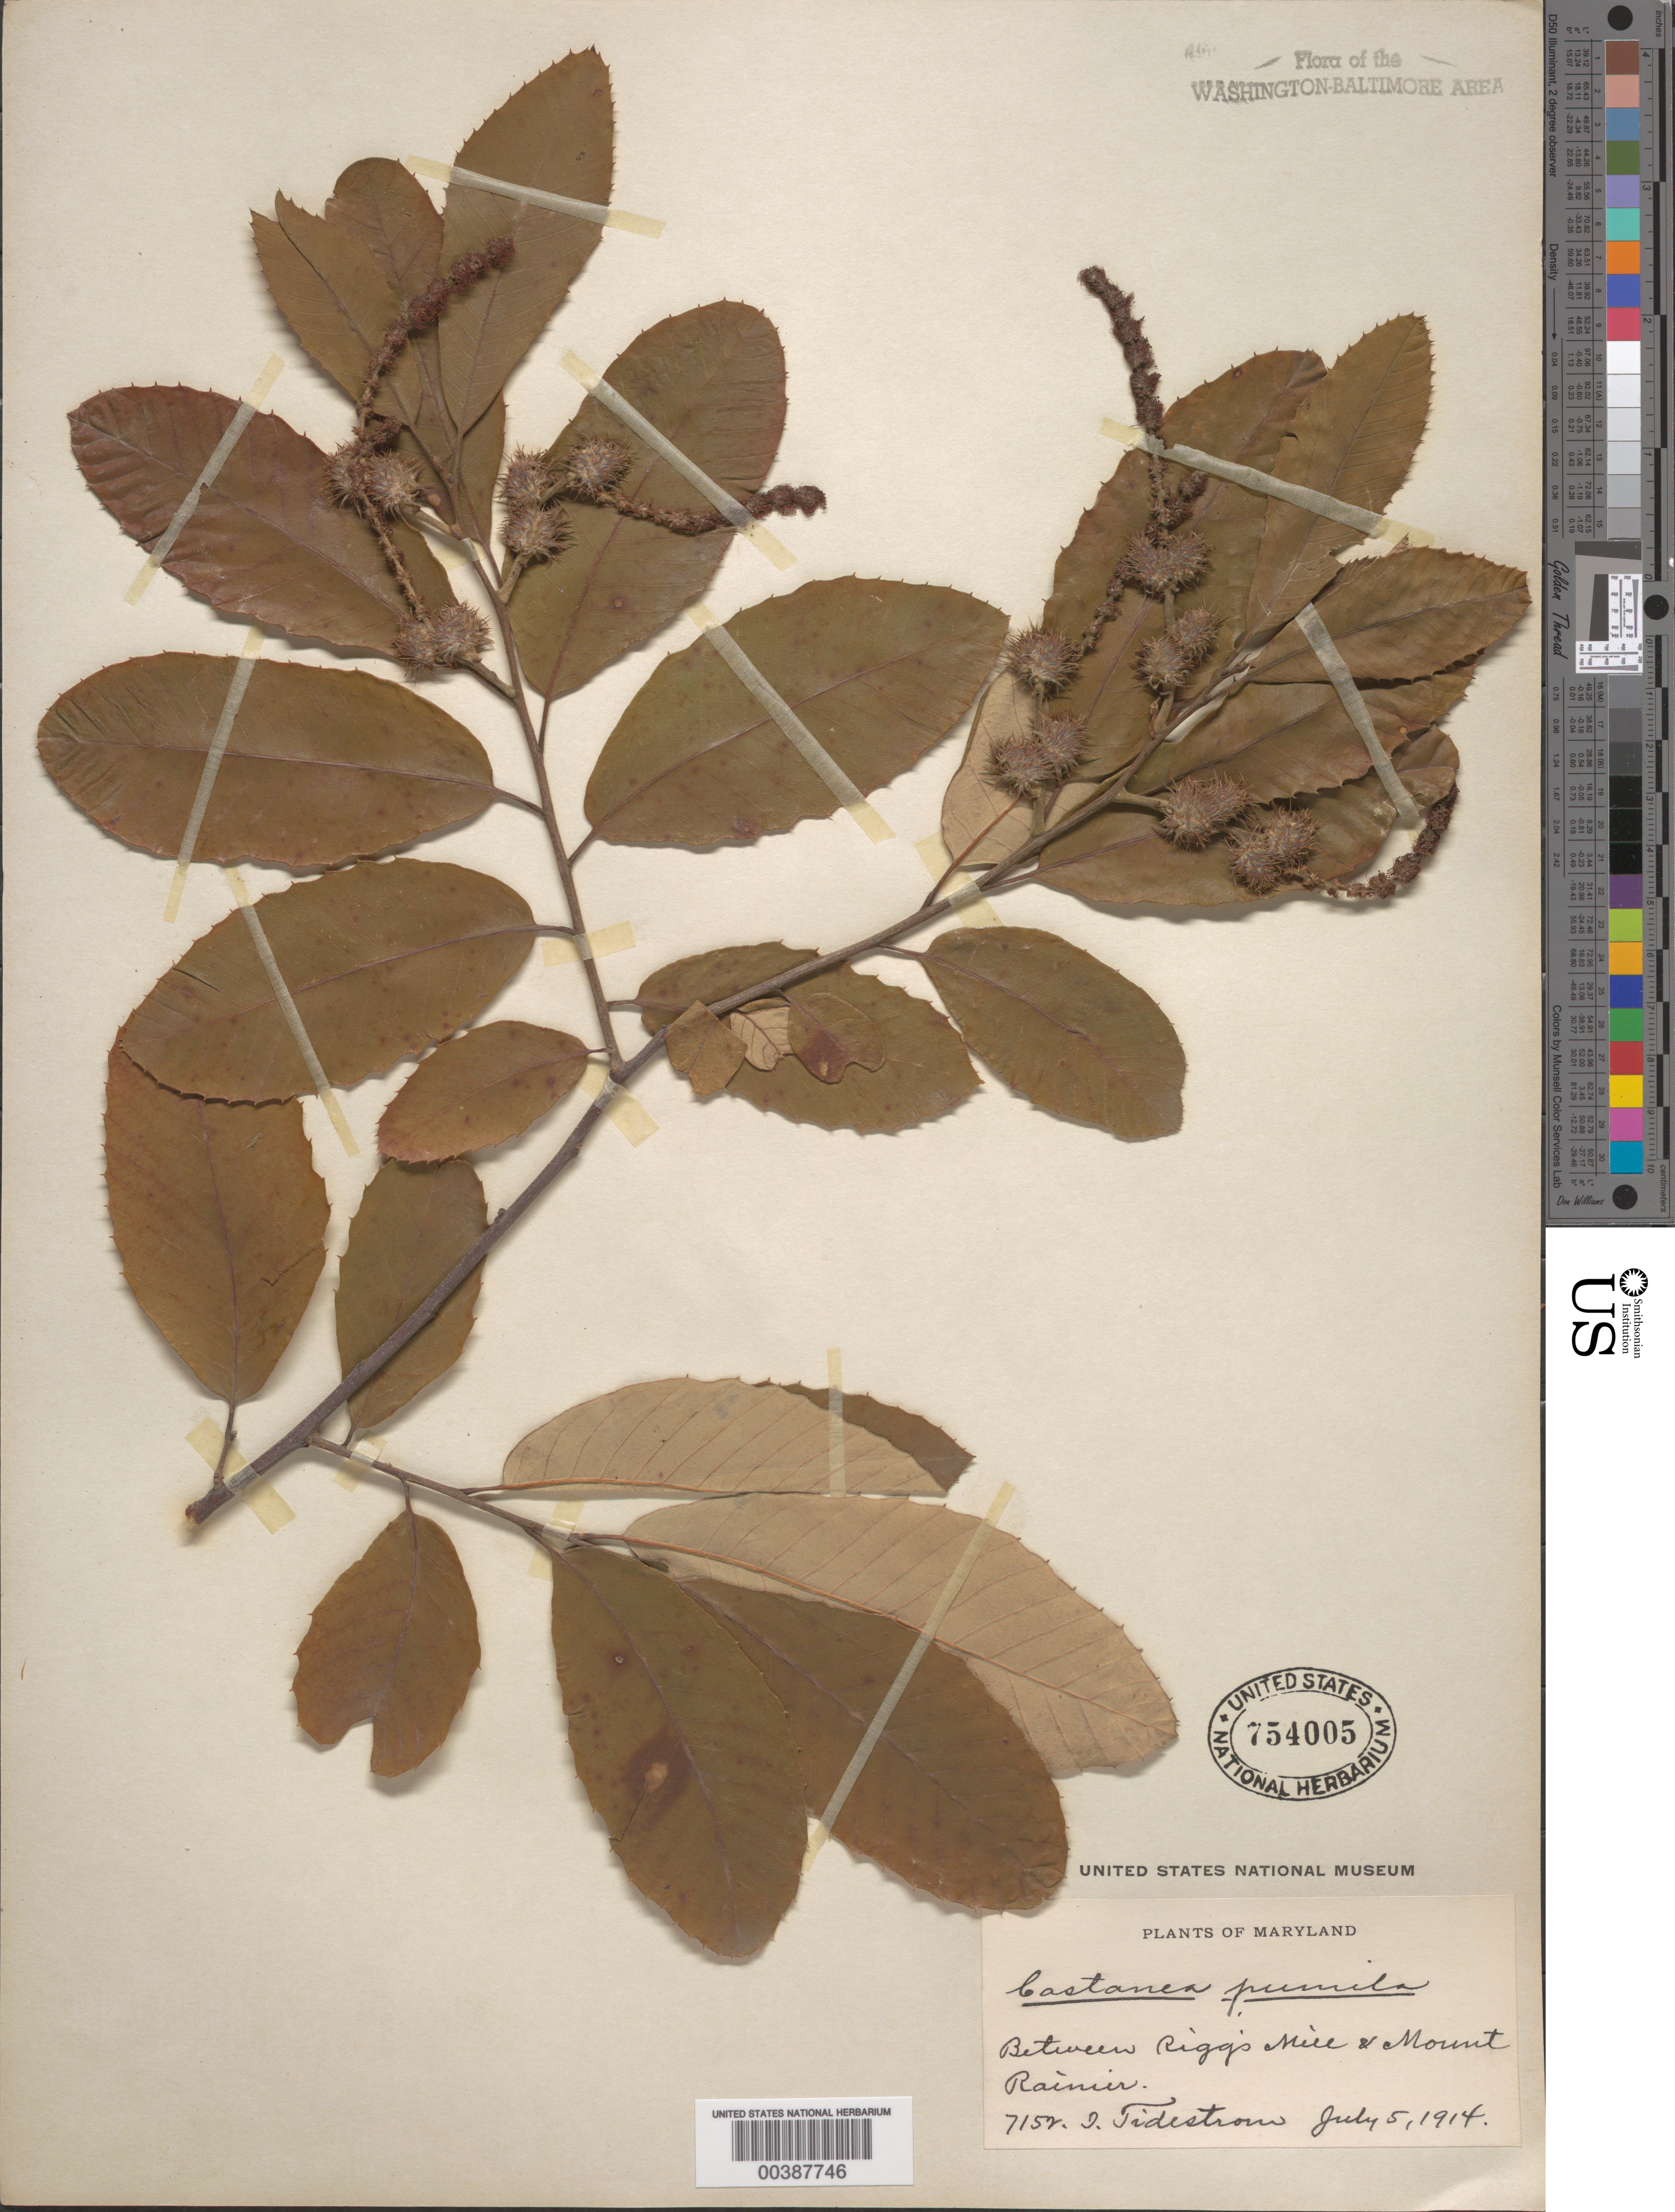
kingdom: Plantae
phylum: Tracheophyta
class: Magnoliopsida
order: Fagales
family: Fagaceae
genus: Castanea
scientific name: Castanea pumila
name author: (L.) Mill.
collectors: I. F. Tidestrom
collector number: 7152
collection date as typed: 05 Jul 1914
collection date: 1914-07-05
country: United States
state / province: Maryland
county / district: Prince George's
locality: Between Riggs Mill and Mount Rainier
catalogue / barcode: US 754005